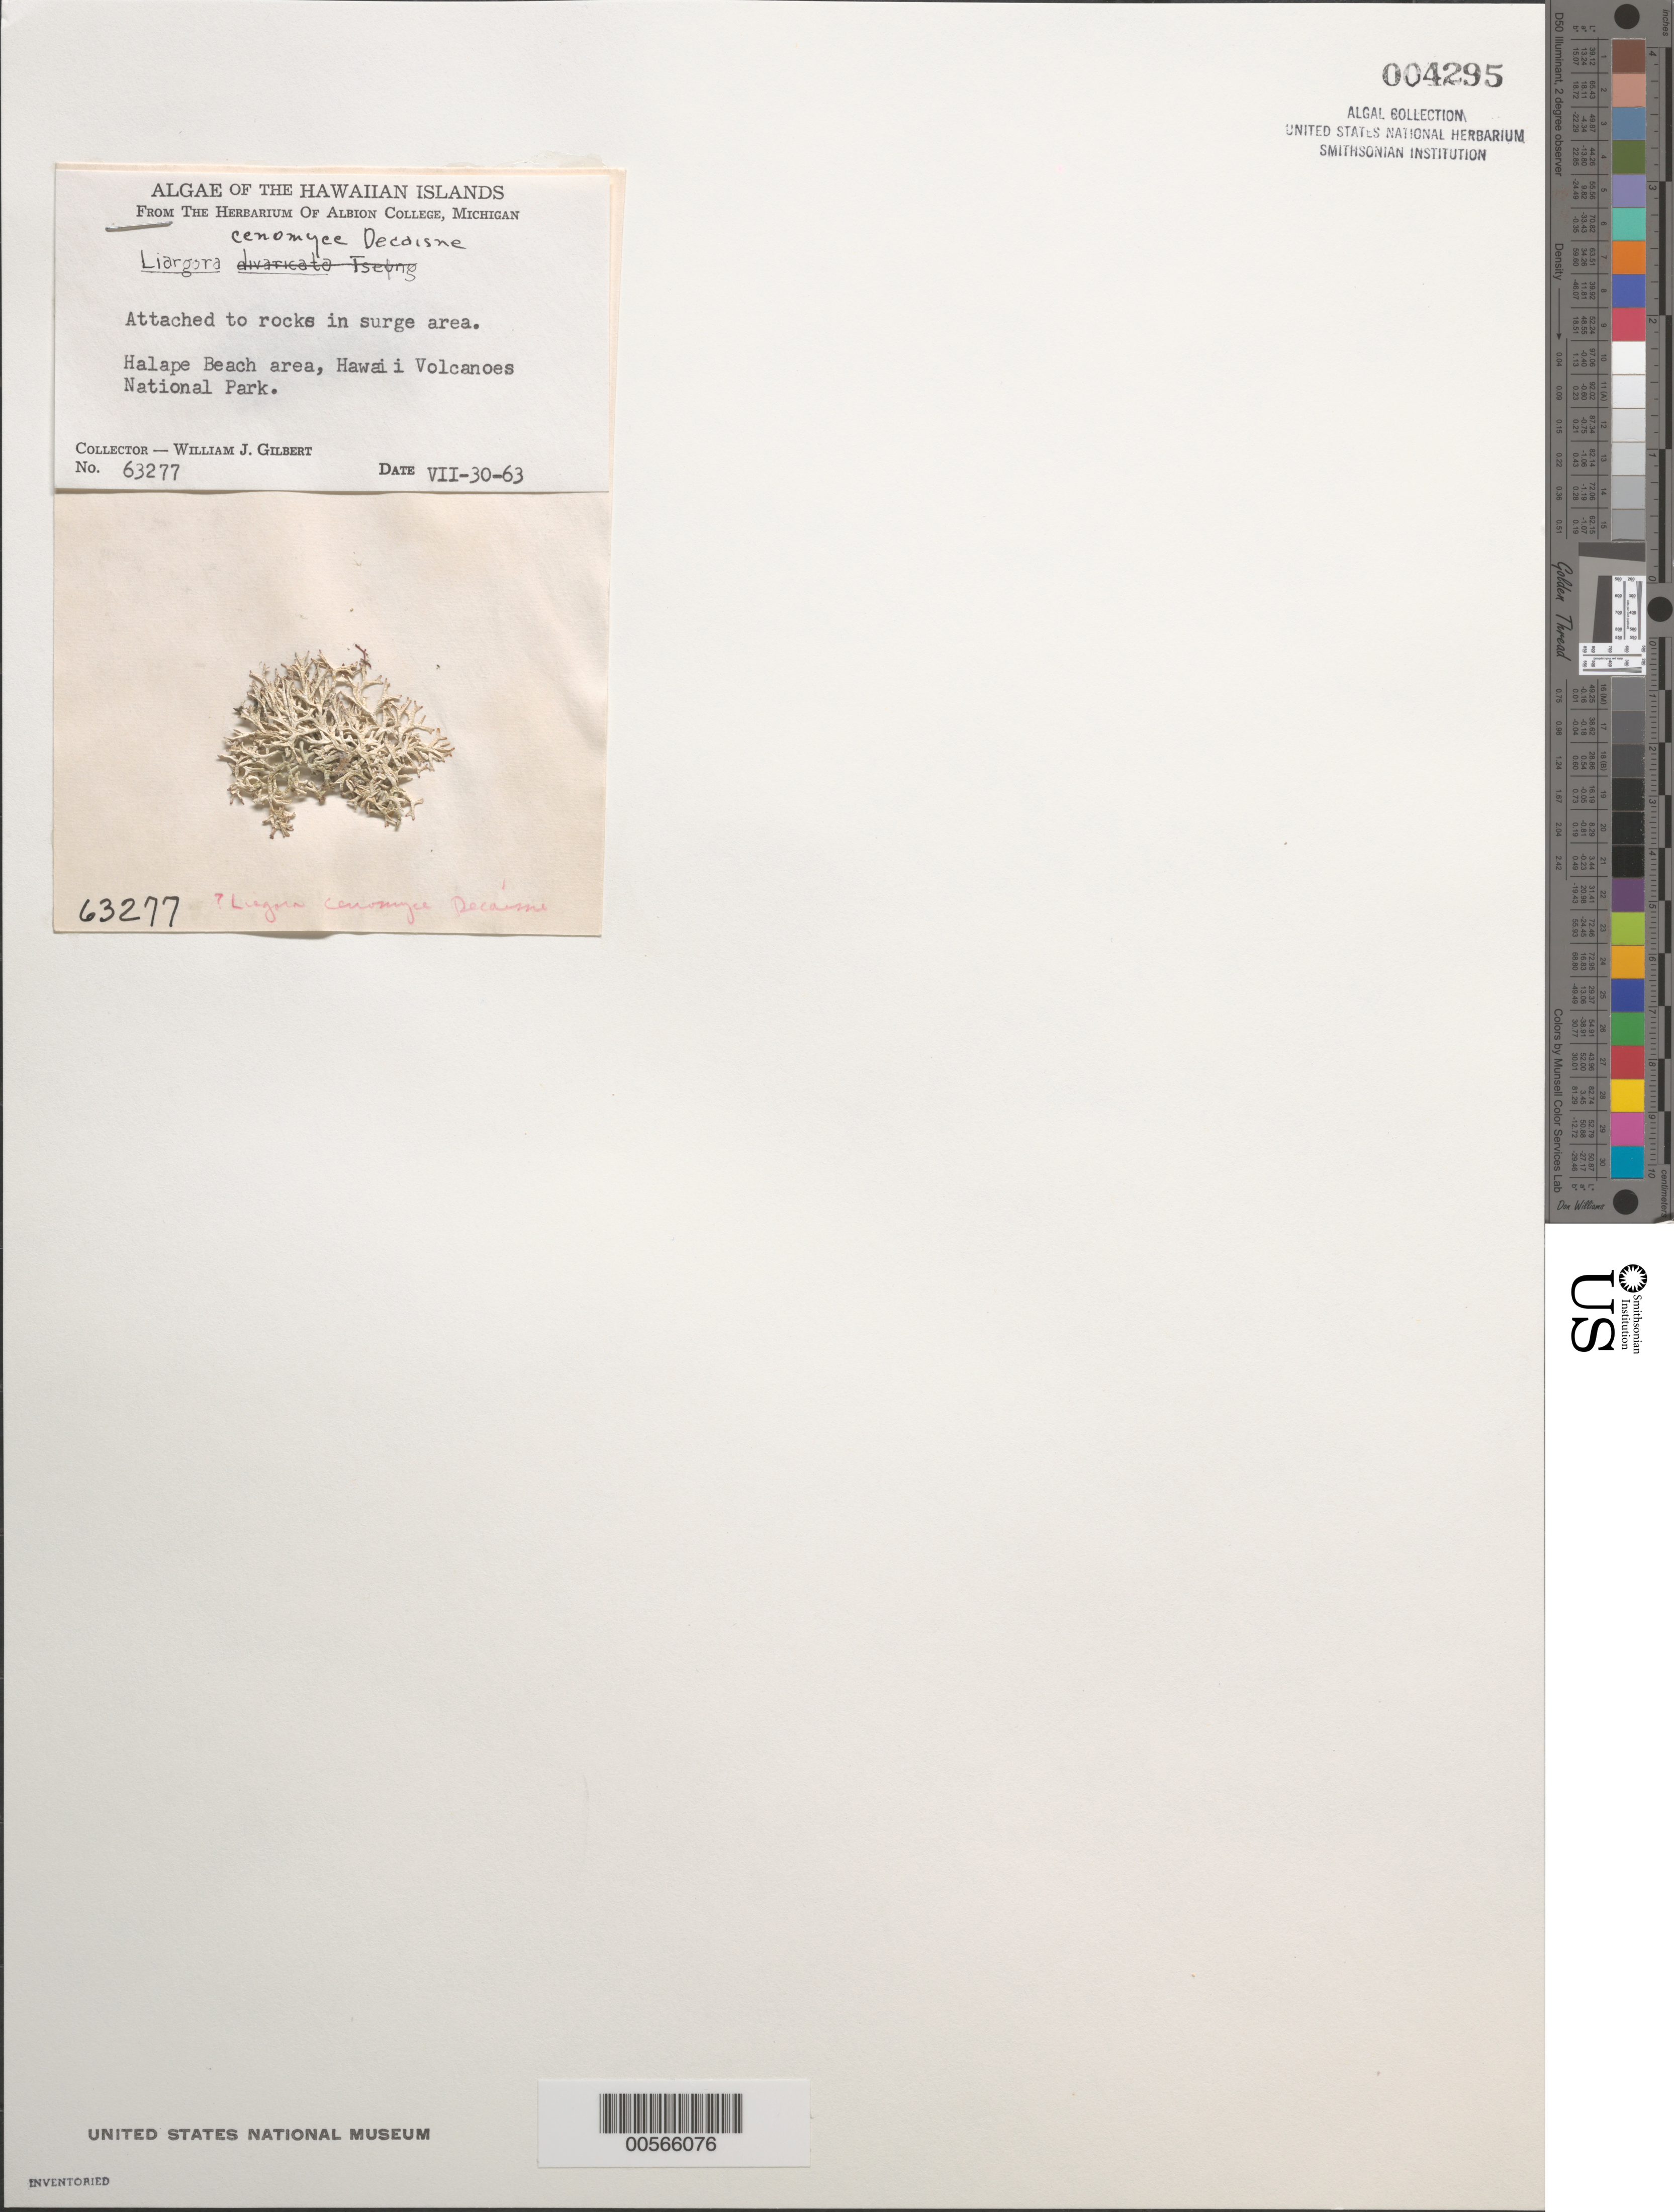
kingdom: Plantae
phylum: Rhodophyta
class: Florideophyceae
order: Nemaliales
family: Liagoraceae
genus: Liagora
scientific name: Liagora caenomyce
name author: Decne.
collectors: W. J. Gilbert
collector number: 63277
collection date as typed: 30 Jul 1963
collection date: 1963-07-30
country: United States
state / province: Hawaii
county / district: Hawaii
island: Hawaii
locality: Hawaii Volcanoes National Park, Halape Beach area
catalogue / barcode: US 4295